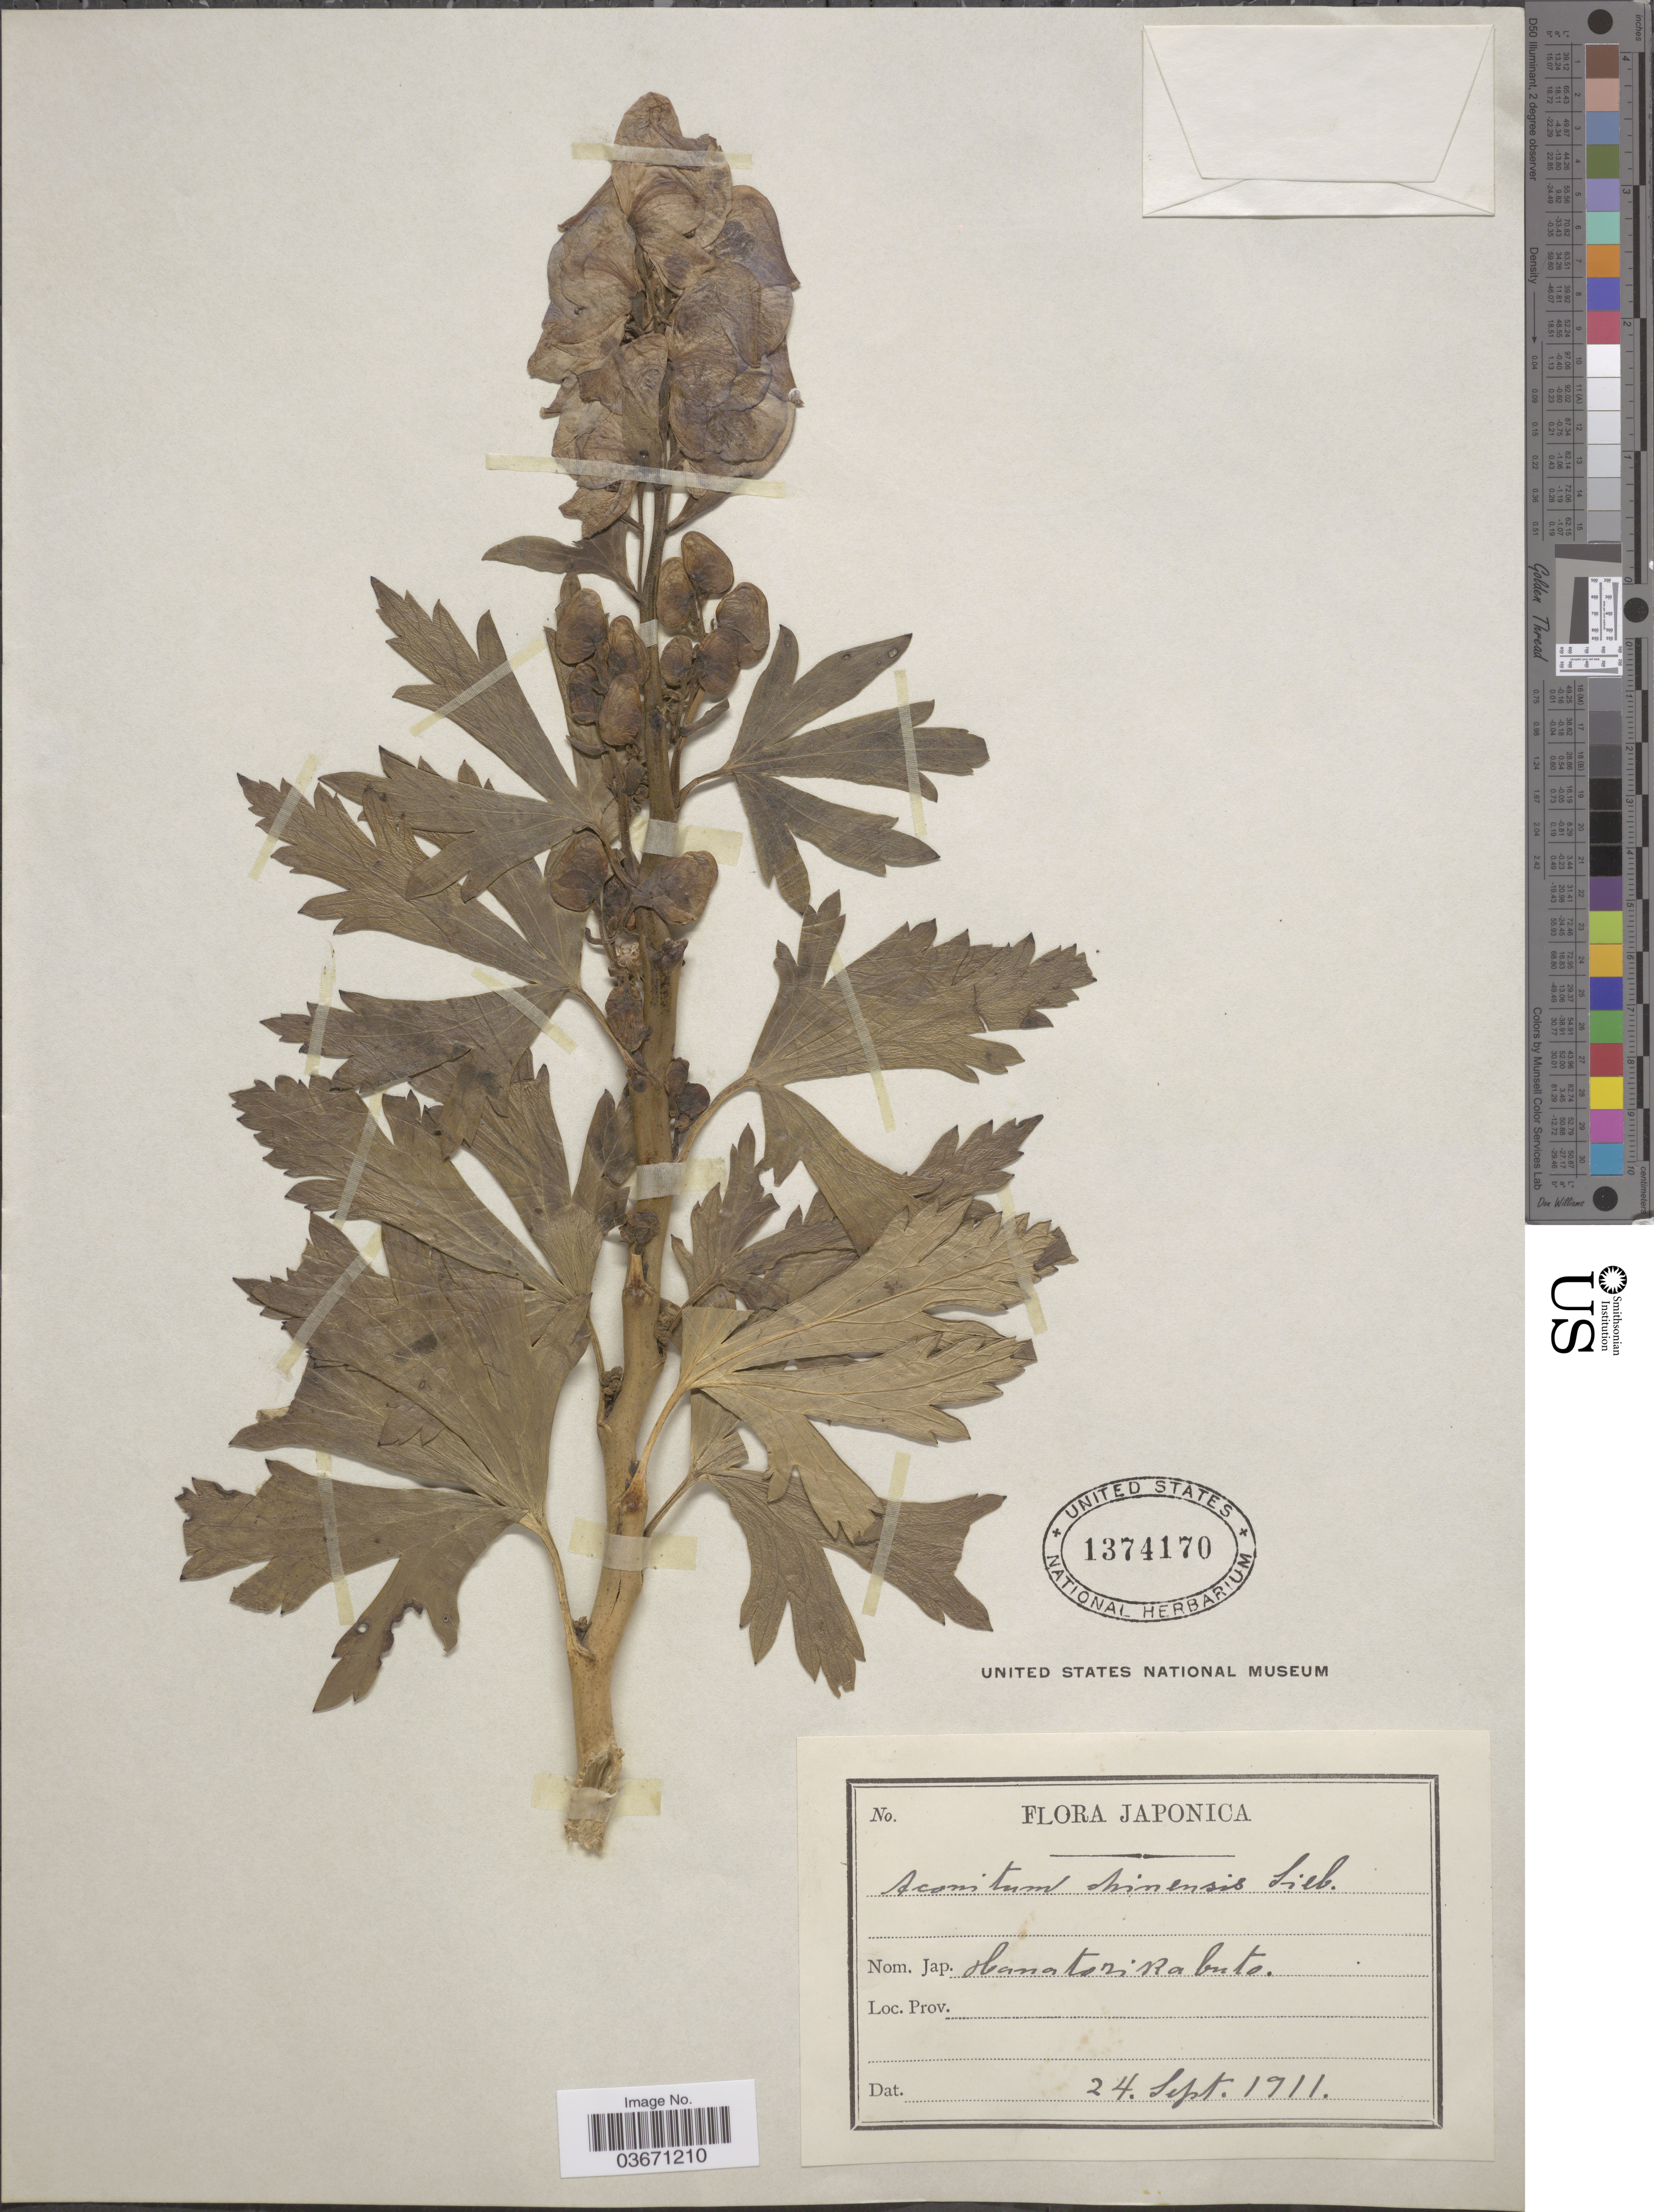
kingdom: Plantae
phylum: Tracheophyta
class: Magnoliopsida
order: Ranunculales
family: Ranunculaceae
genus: Aconitum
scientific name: Aconitum chinense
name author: Siebold ex Siebold & Zucc.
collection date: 1911-09-24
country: Japan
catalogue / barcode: US 1374170